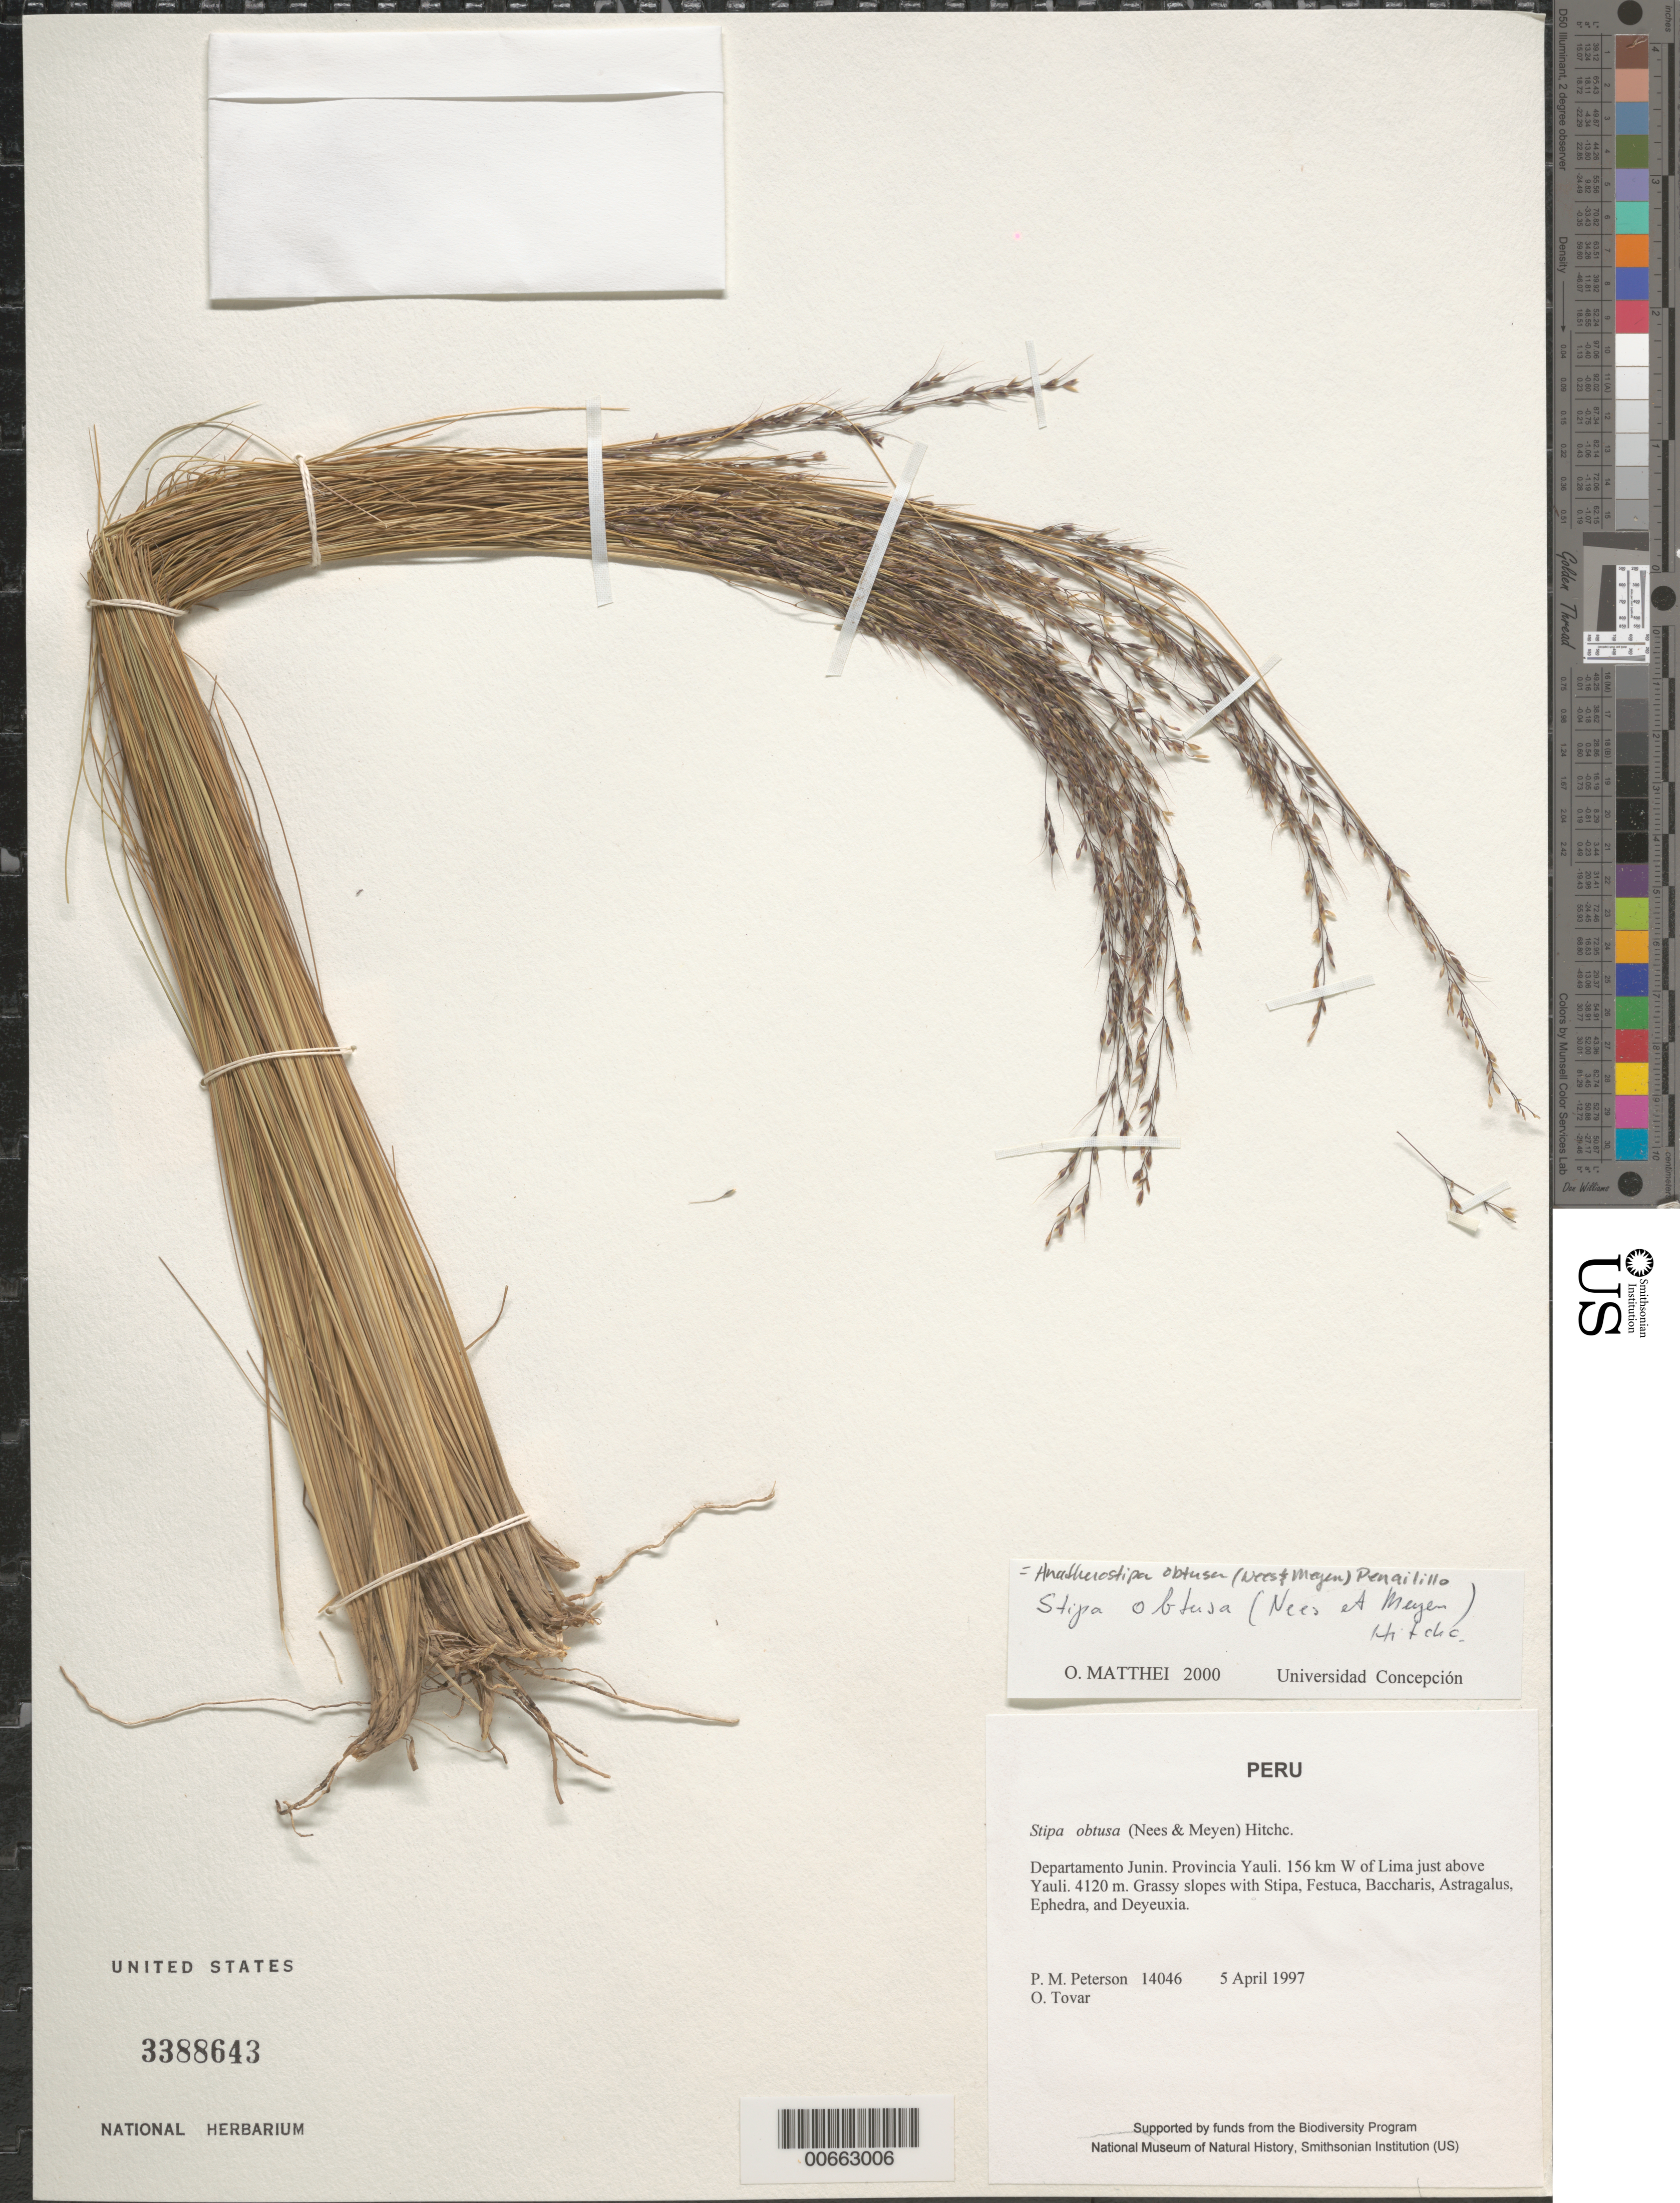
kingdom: Plantae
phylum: Tracheophyta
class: Liliopsida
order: Poales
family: Poaceae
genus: Anatherostipa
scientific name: Anatherostipa obtusa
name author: (Nees & Meyen) Peñailillo B.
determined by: Matthei, O. R.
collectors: P. M. Peterson & Ó. Tovar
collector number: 14046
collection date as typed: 05 Apr 1997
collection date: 1997-04-05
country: Peru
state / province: Junín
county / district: Yauli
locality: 156 km W of Lima just above Yauli.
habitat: Grassy slopes with Stipa, Festuca, Baccharis, Astragalus, Ephedra, and Deyeuxia.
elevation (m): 4120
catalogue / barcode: US 3388643